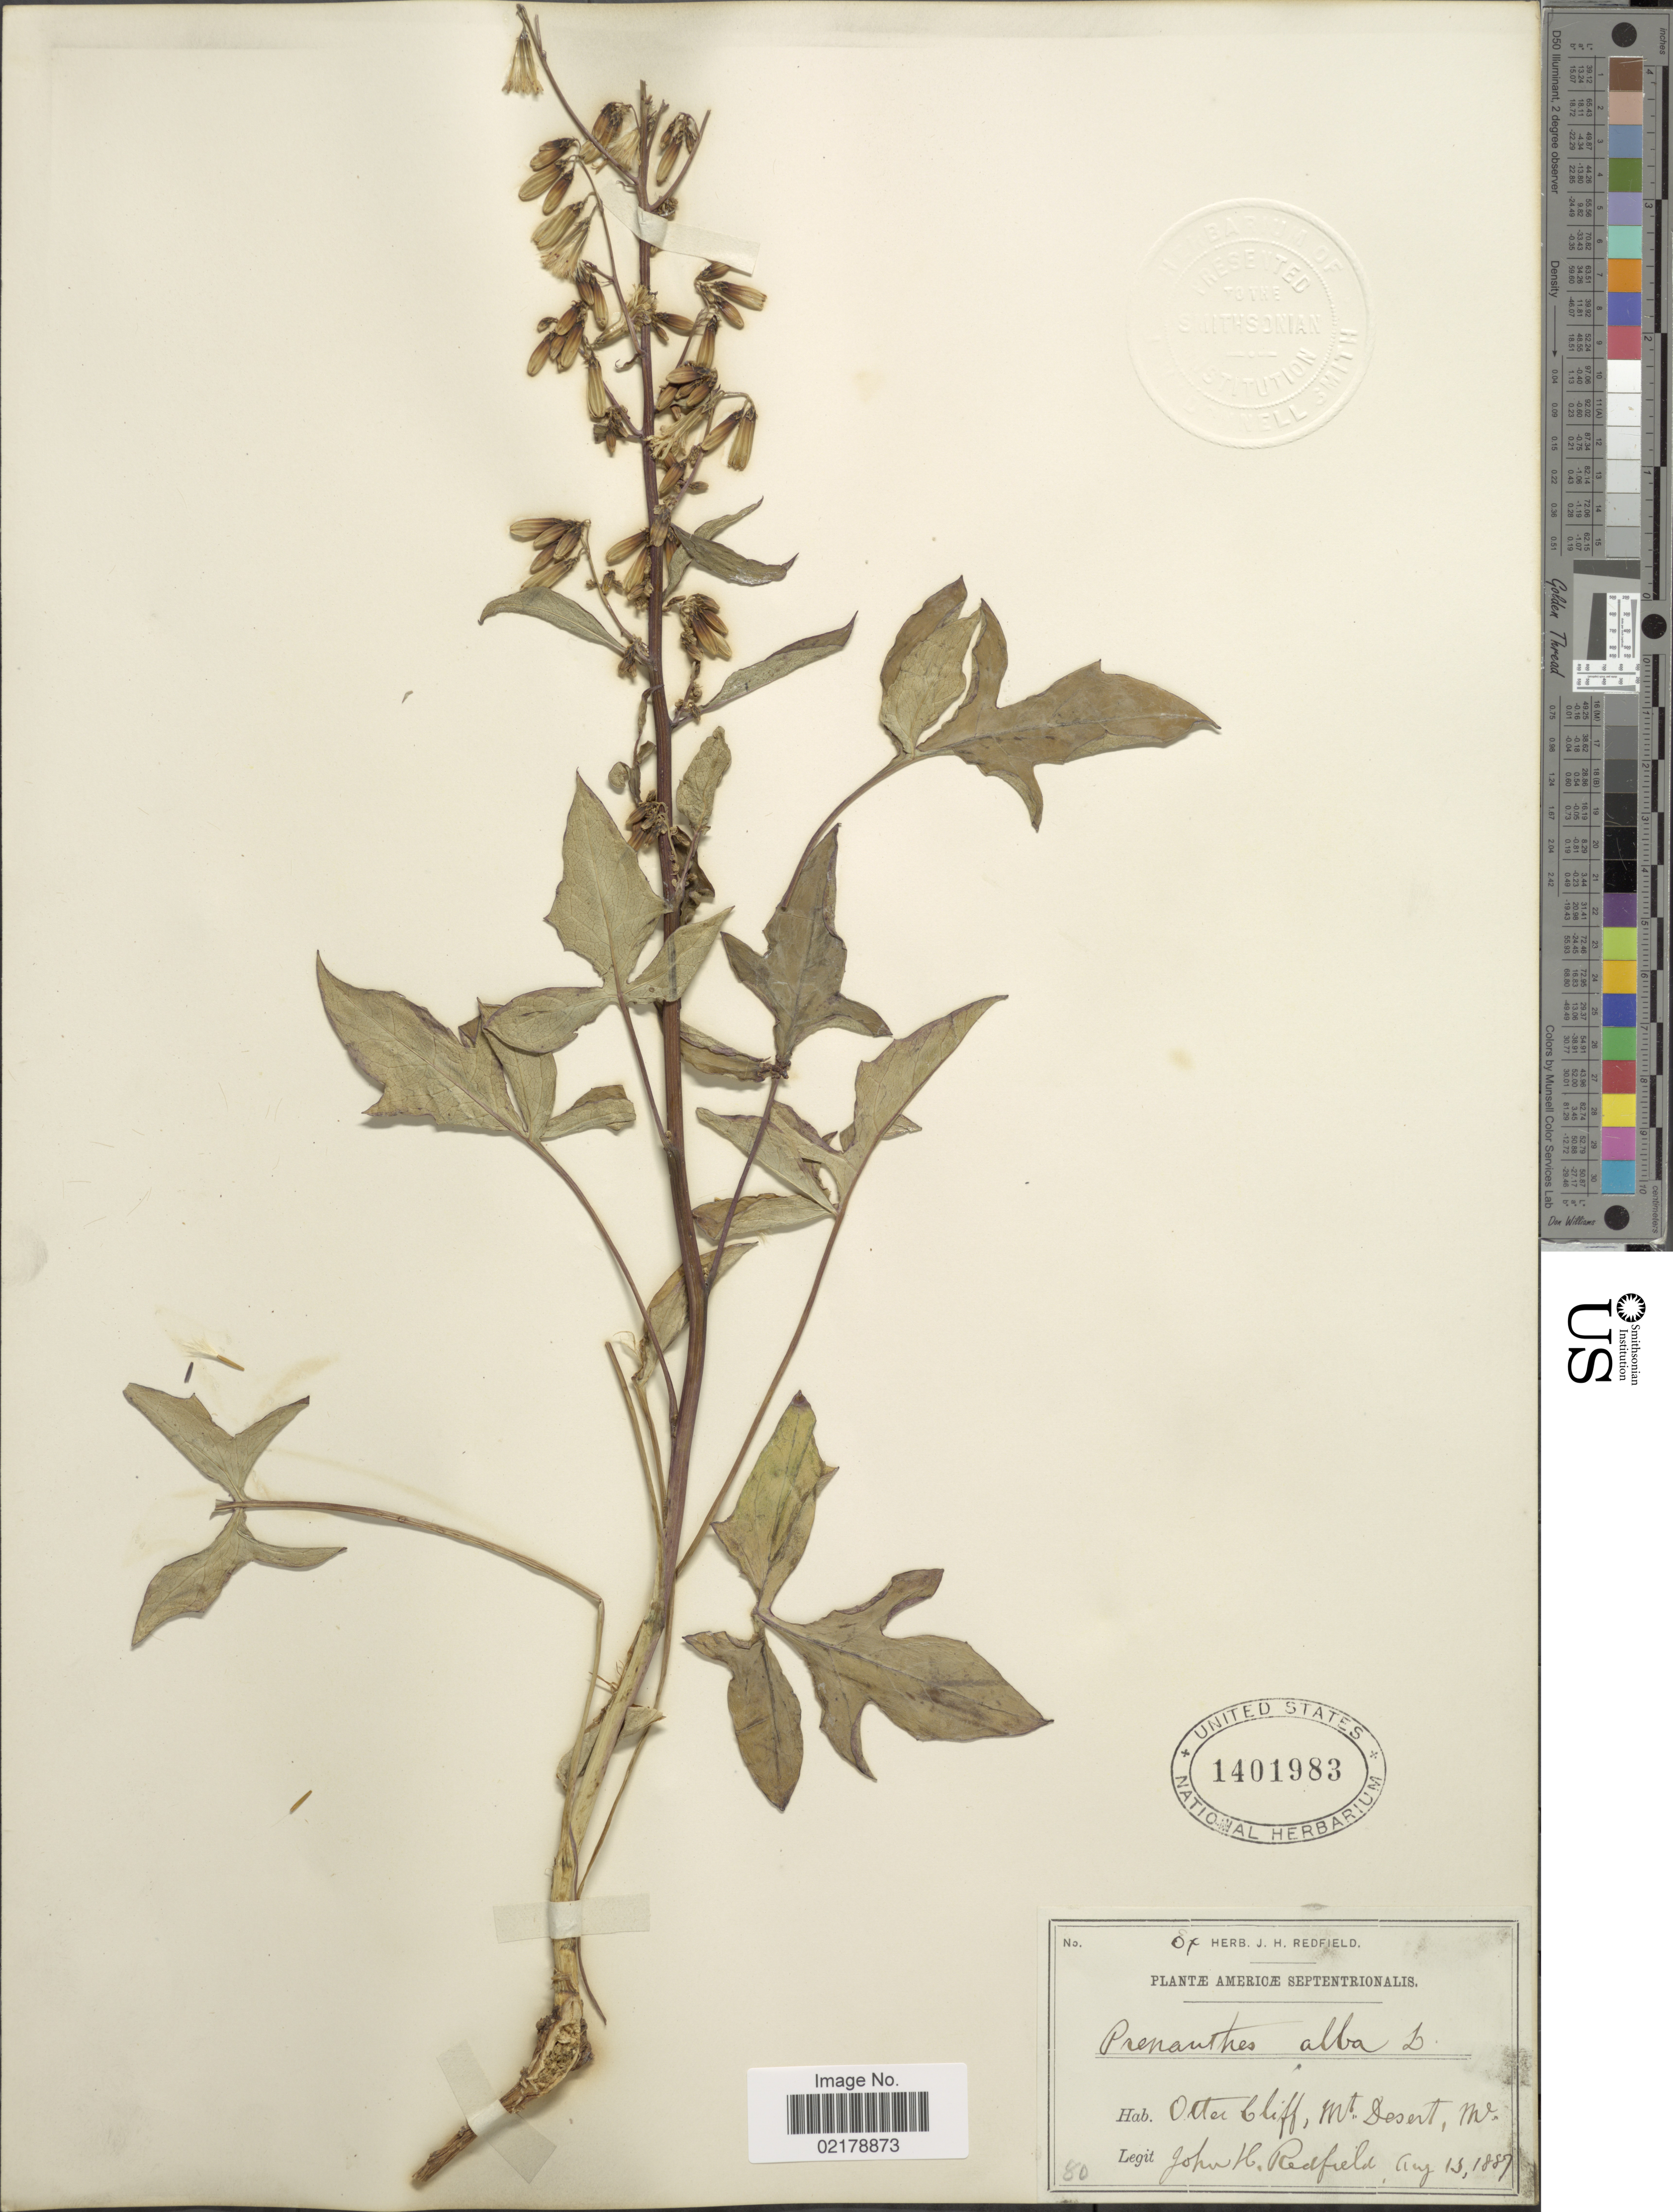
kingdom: Plantae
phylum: Tracheophyta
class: Magnoliopsida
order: Asterales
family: Asteraceae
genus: Nabalus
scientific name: Nabalus albus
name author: (L.) Hook.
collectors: J. Redfield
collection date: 1887-08-13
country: United States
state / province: Maine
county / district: Hancock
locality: Americæ septentrionalis, Otter Cliff, Mt Desert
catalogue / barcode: US 1401983